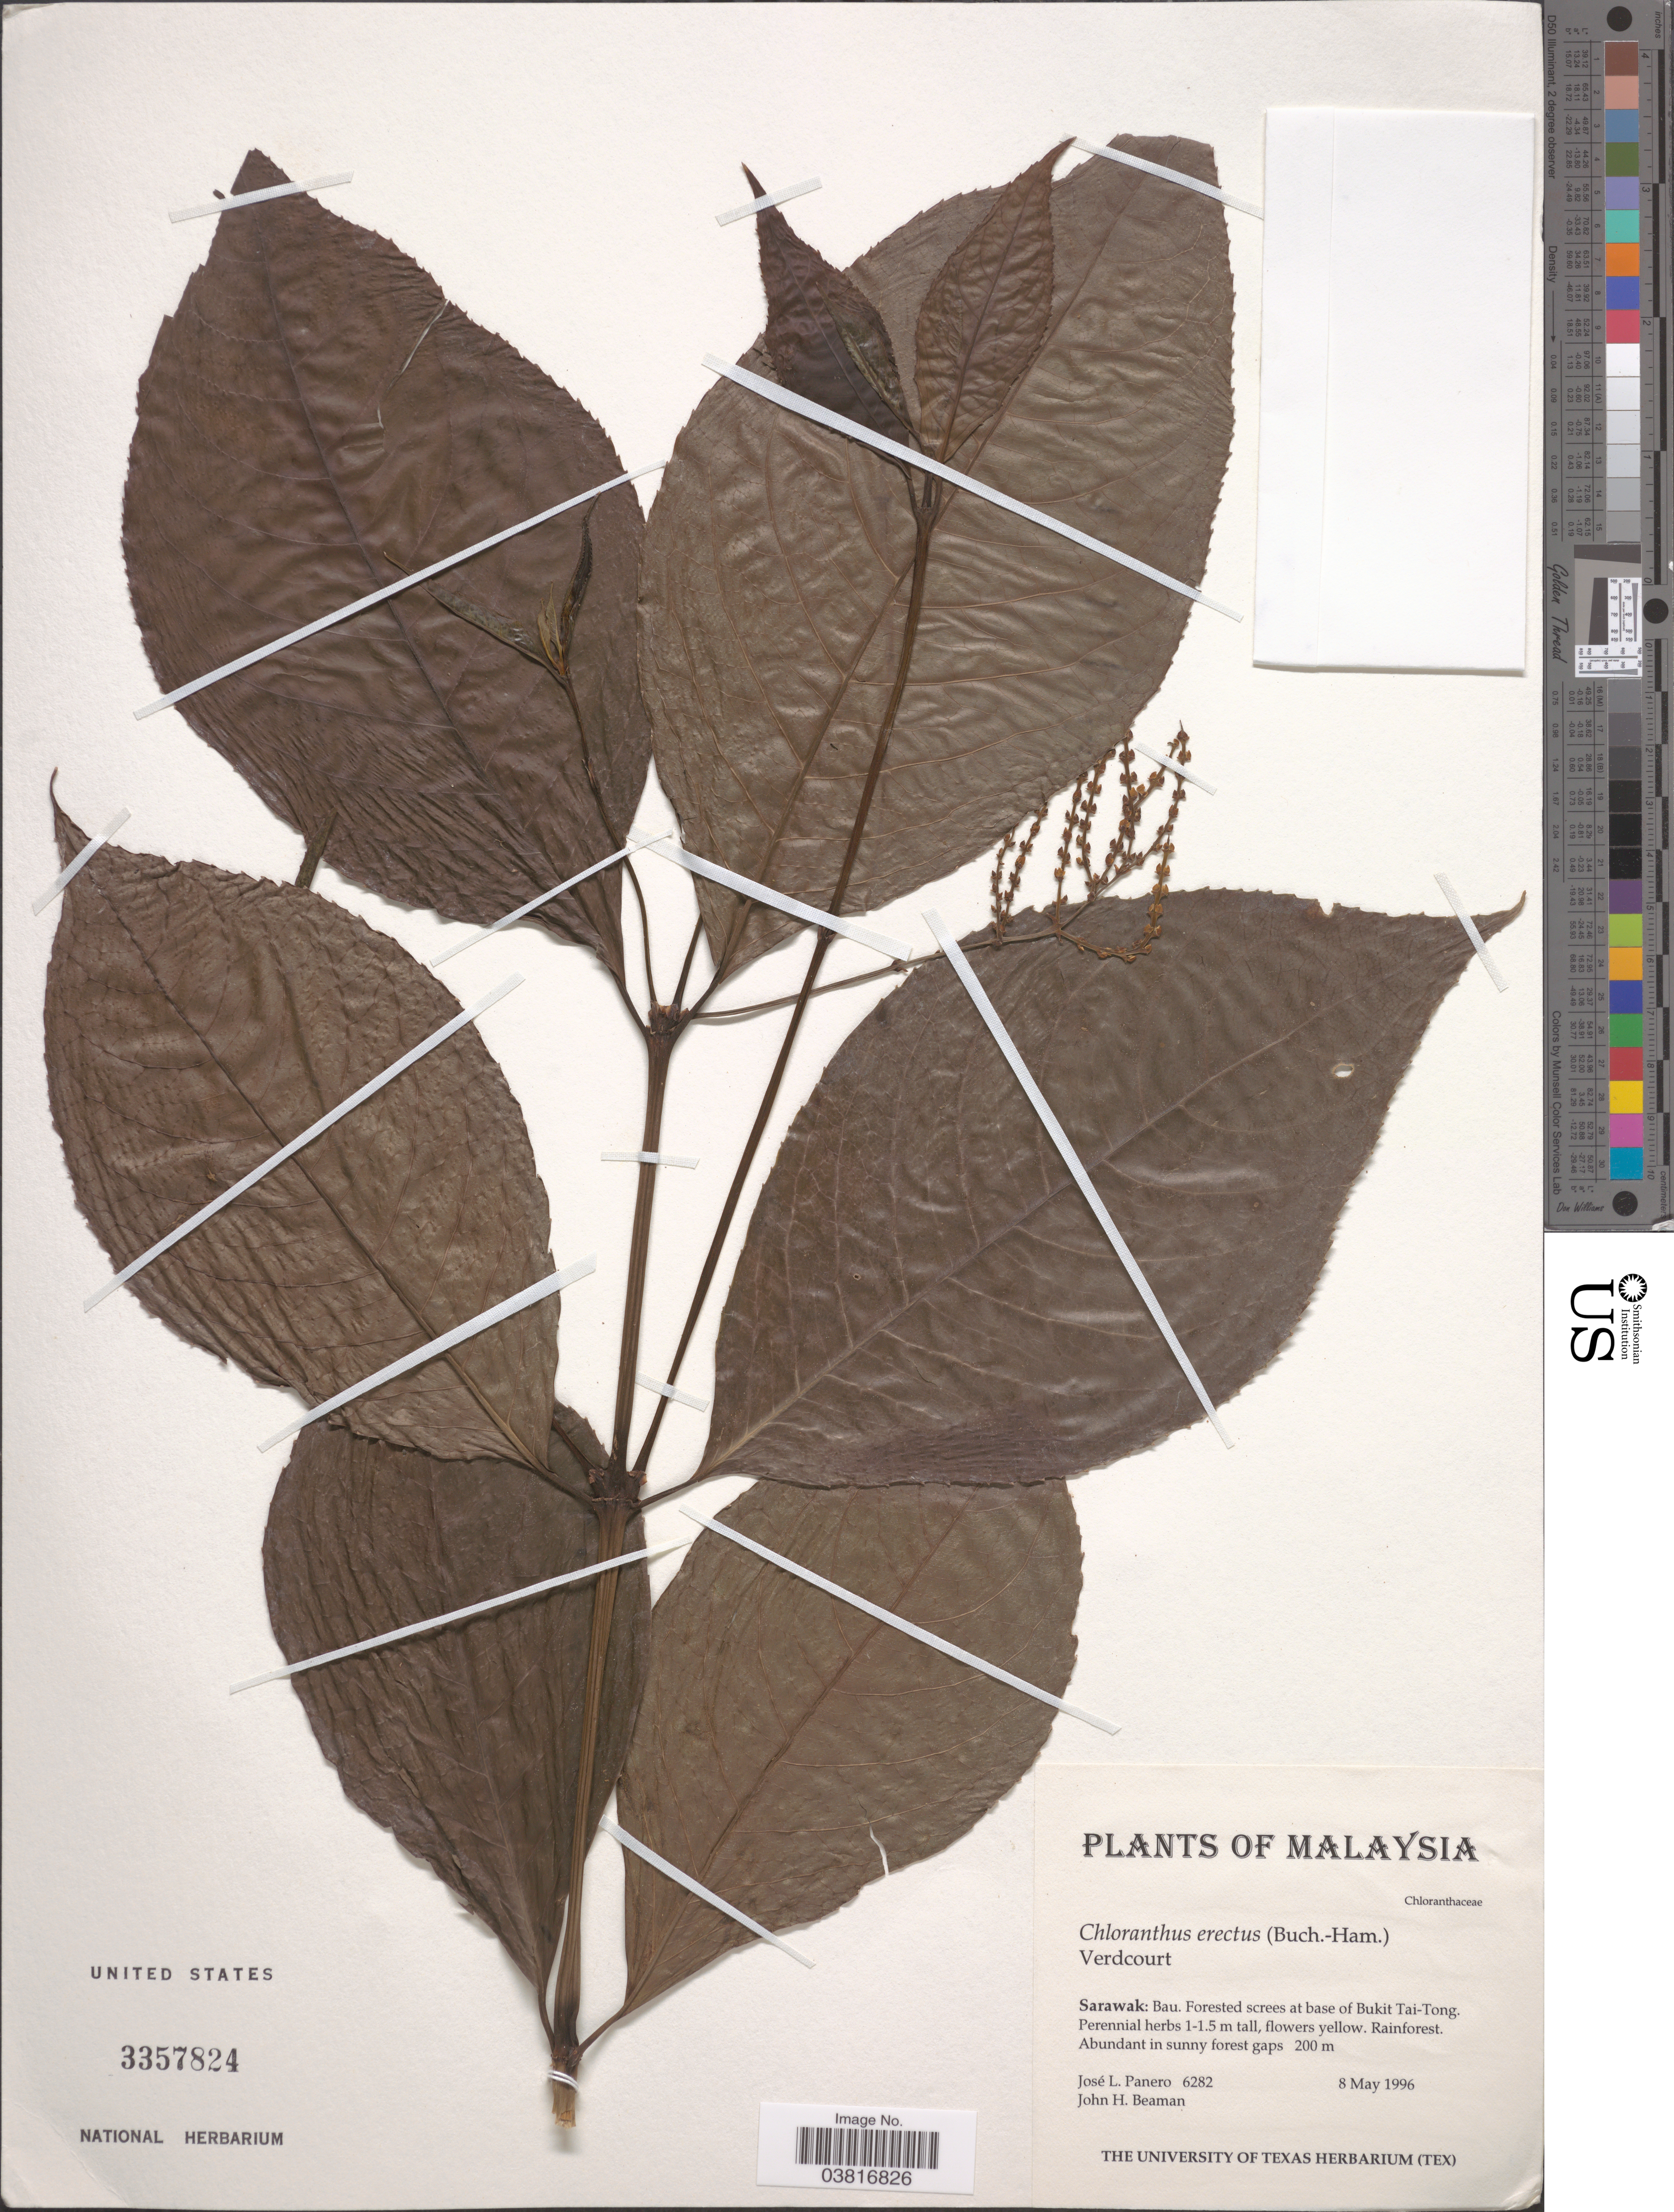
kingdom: Plantae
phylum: Tracheophyta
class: Magnoliopsida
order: Chloranthales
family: Chloranthaceae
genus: Chloranthus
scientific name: Chloranthus erectus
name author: (Buch.-Ham.) Verdc.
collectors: J. L. Panero & J. H. Beaman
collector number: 6282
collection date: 1996-05-08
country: Malaysia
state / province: Sarawak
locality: Bau. Forested screes at base of Bukit Tai-Tong.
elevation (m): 200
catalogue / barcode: US 3357824